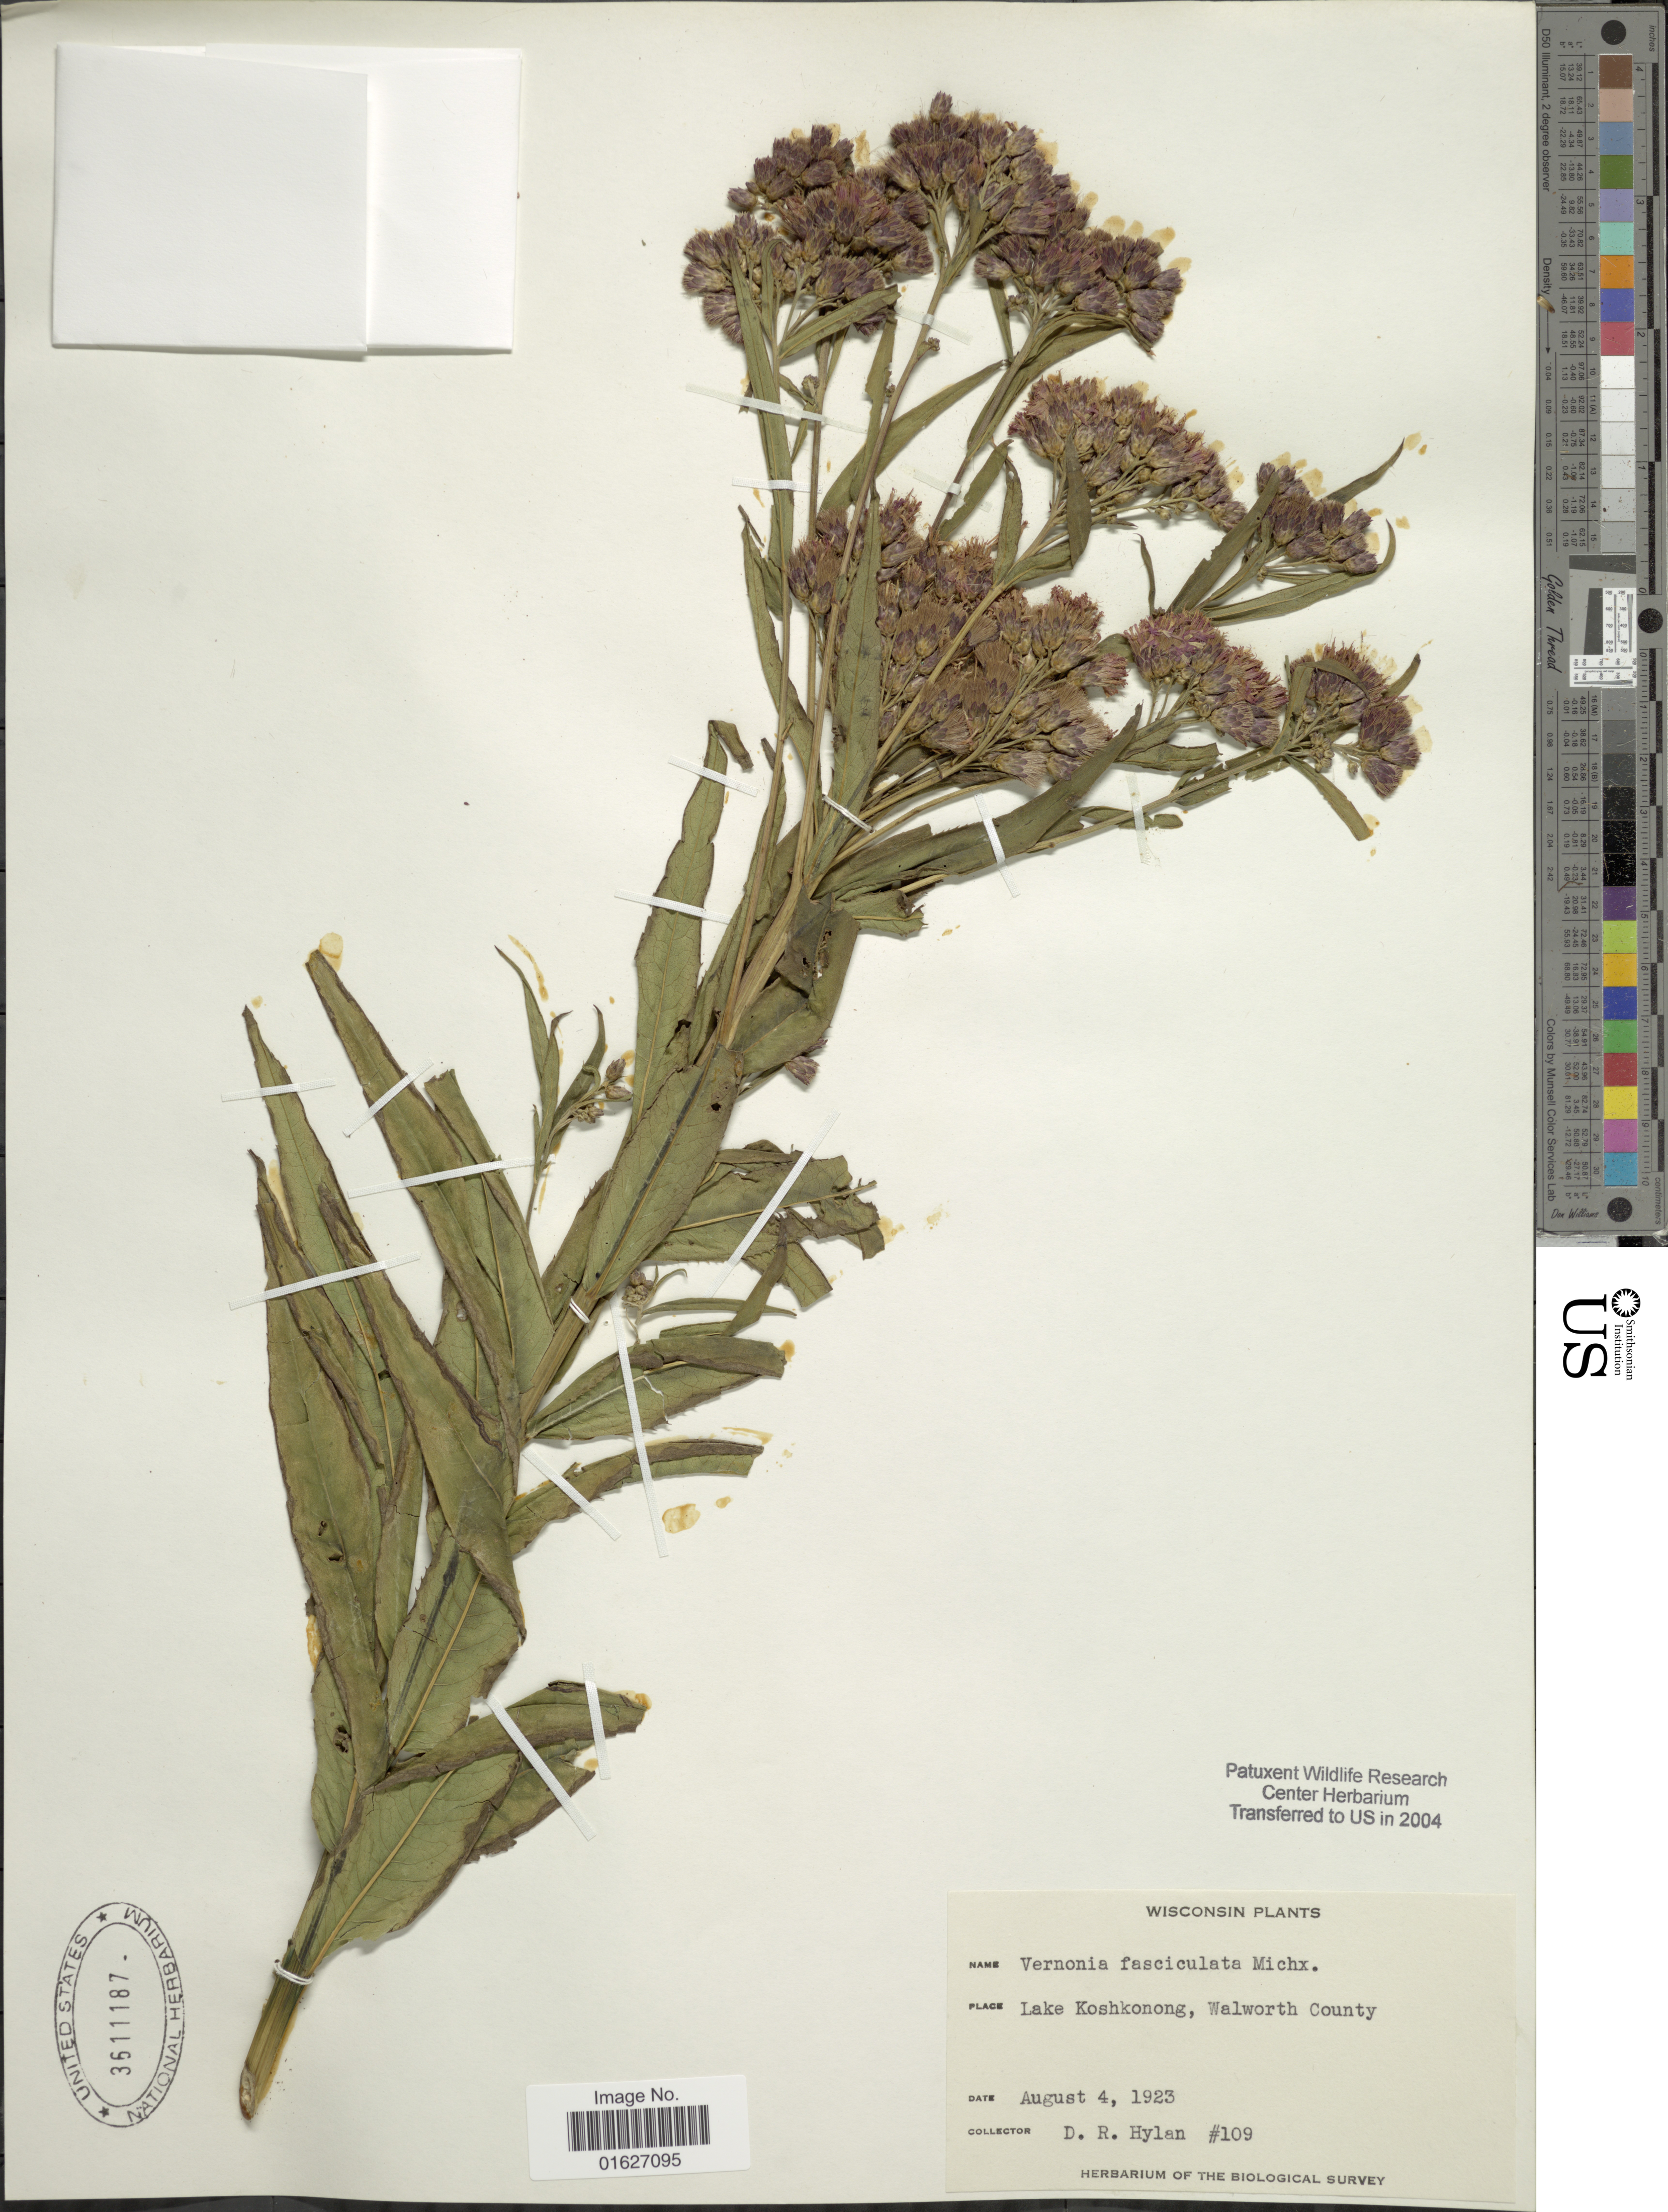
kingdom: Plantae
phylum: Tracheophyta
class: Magnoliopsida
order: Asterales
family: Asteraceae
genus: Vernonia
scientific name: Vernonia fasciculata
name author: Michx.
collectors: D. Hylan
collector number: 109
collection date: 1923-08-04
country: United States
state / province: Wisconsin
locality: Lake Koshkonong, Walworth County.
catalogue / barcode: US 3611187